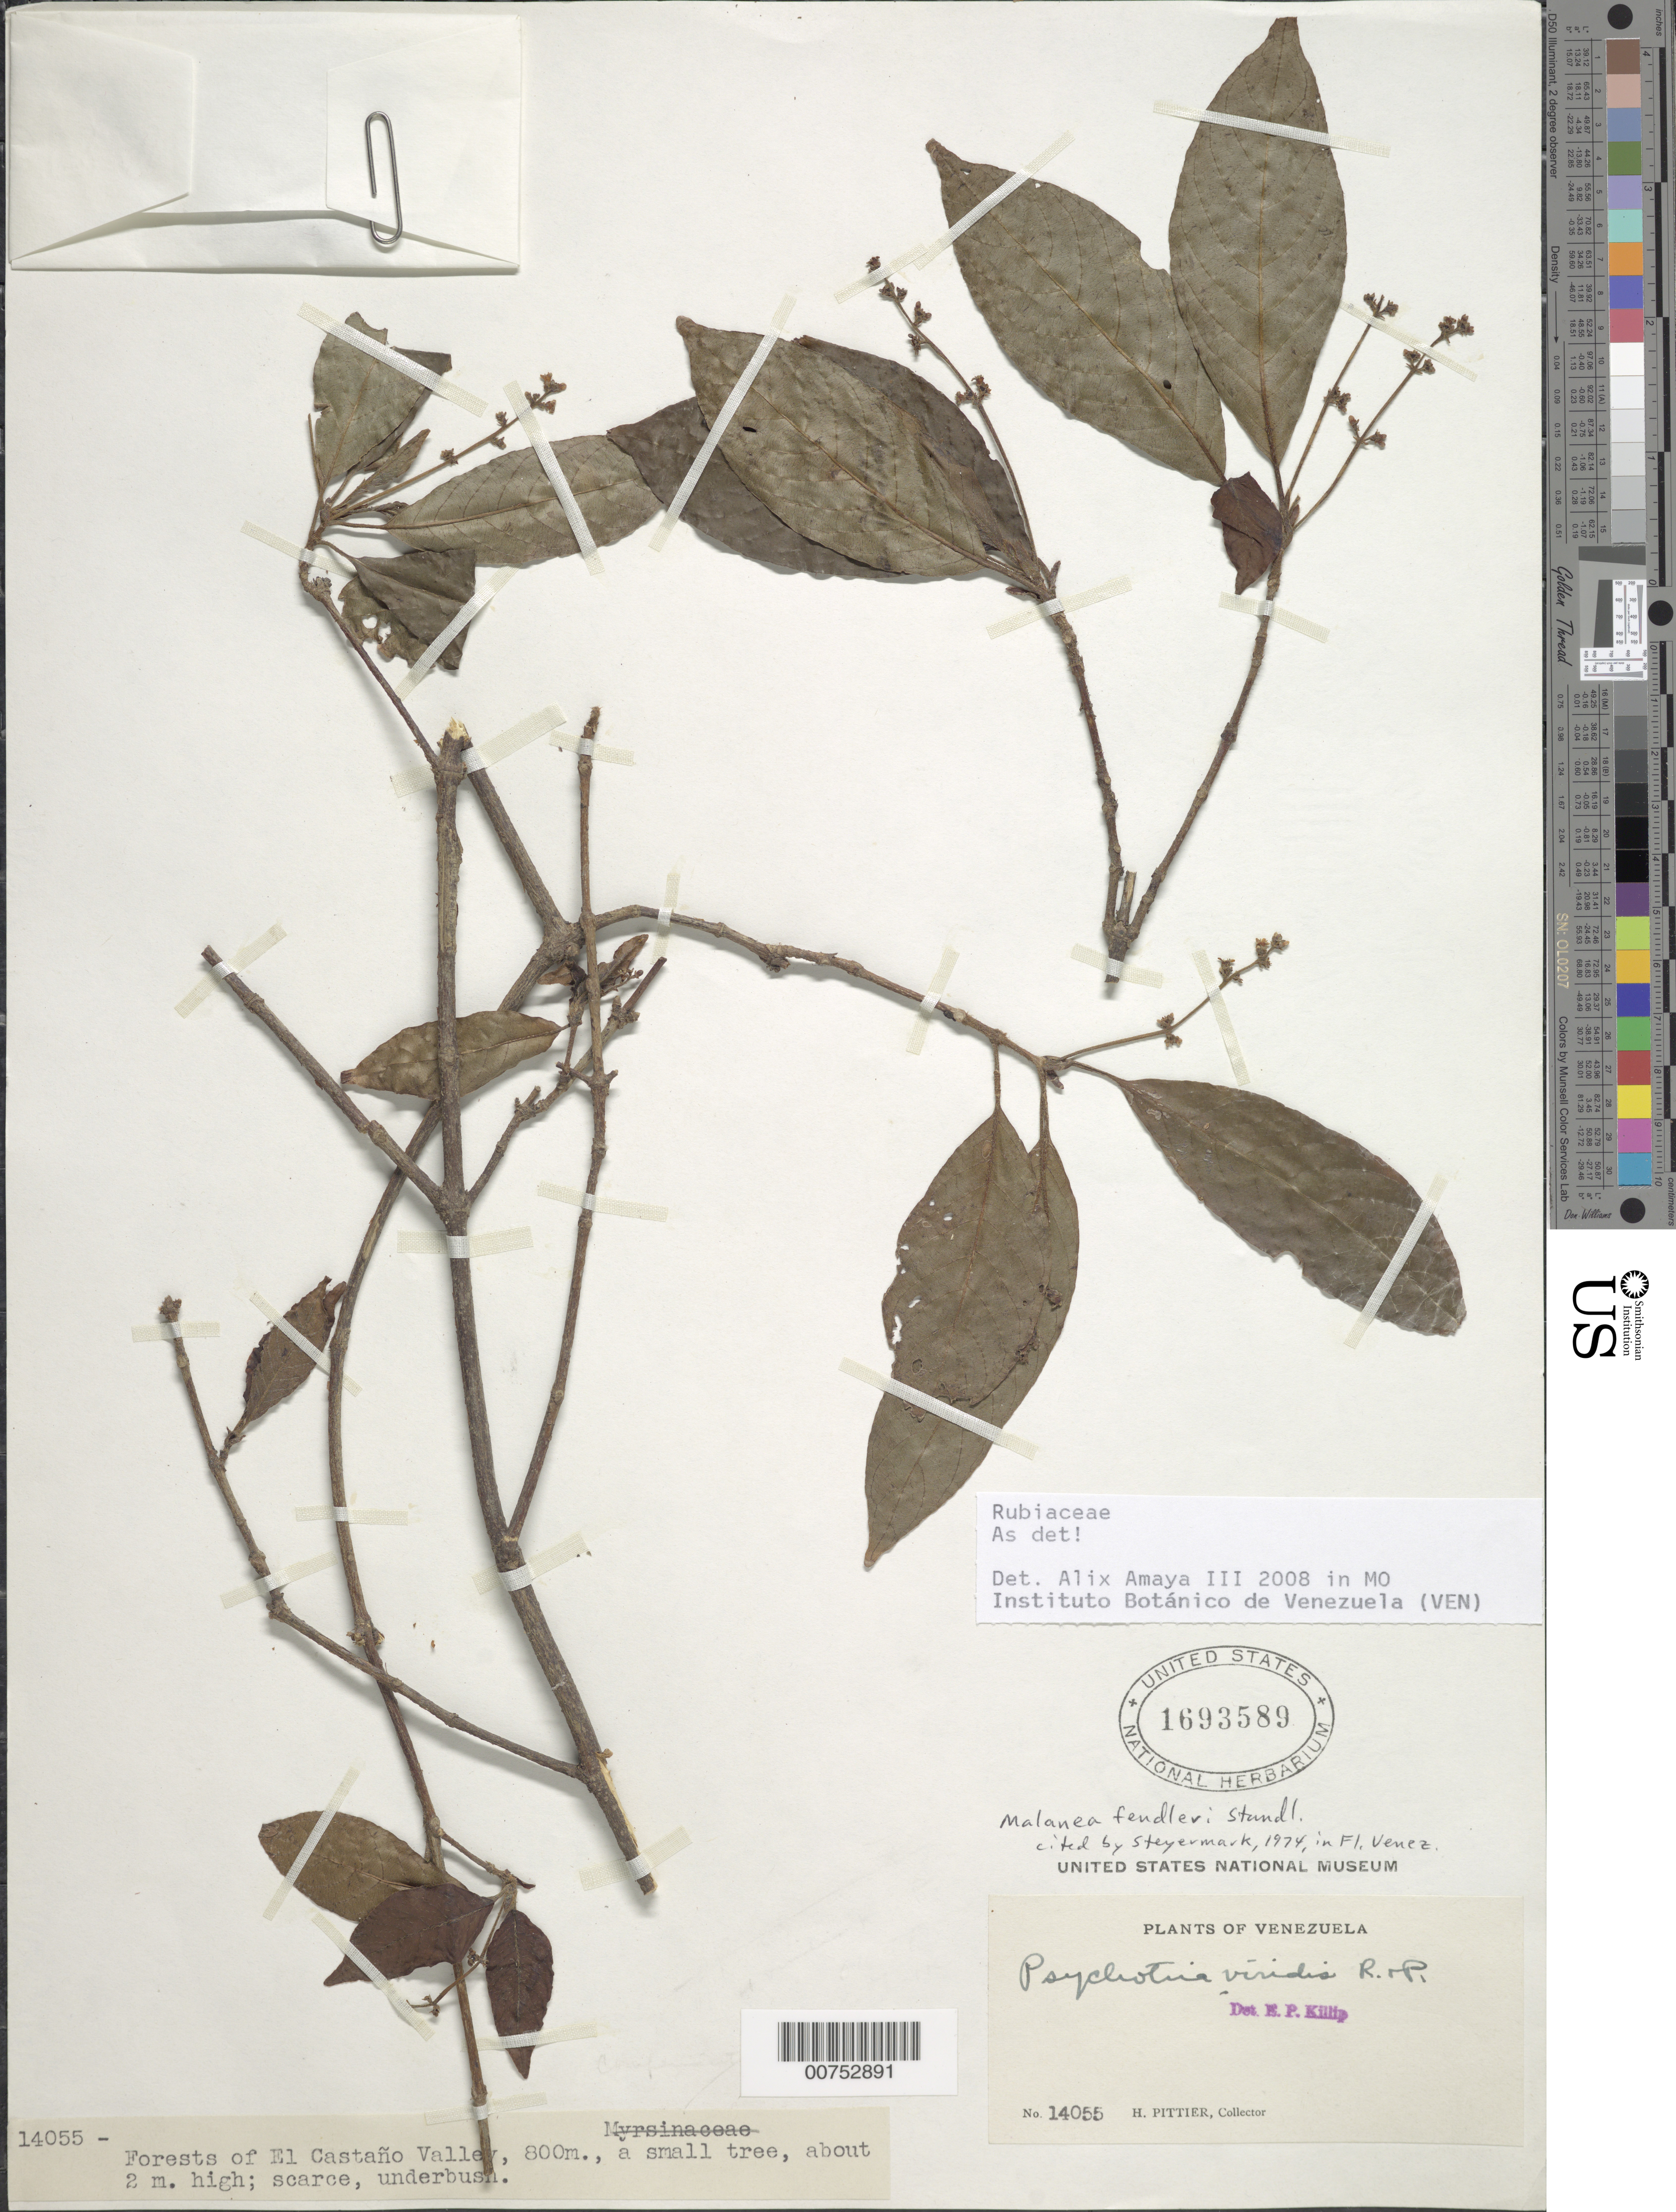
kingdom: Plantae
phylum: Tracheophyta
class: Magnoliopsida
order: Gentianales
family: Rubiaceae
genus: Malanea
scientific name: Malanea fendleri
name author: Standl.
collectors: H. F. Pittier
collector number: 14055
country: Venezuela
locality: El Castaño Valley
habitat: Underbrush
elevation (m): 800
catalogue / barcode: US 1693589